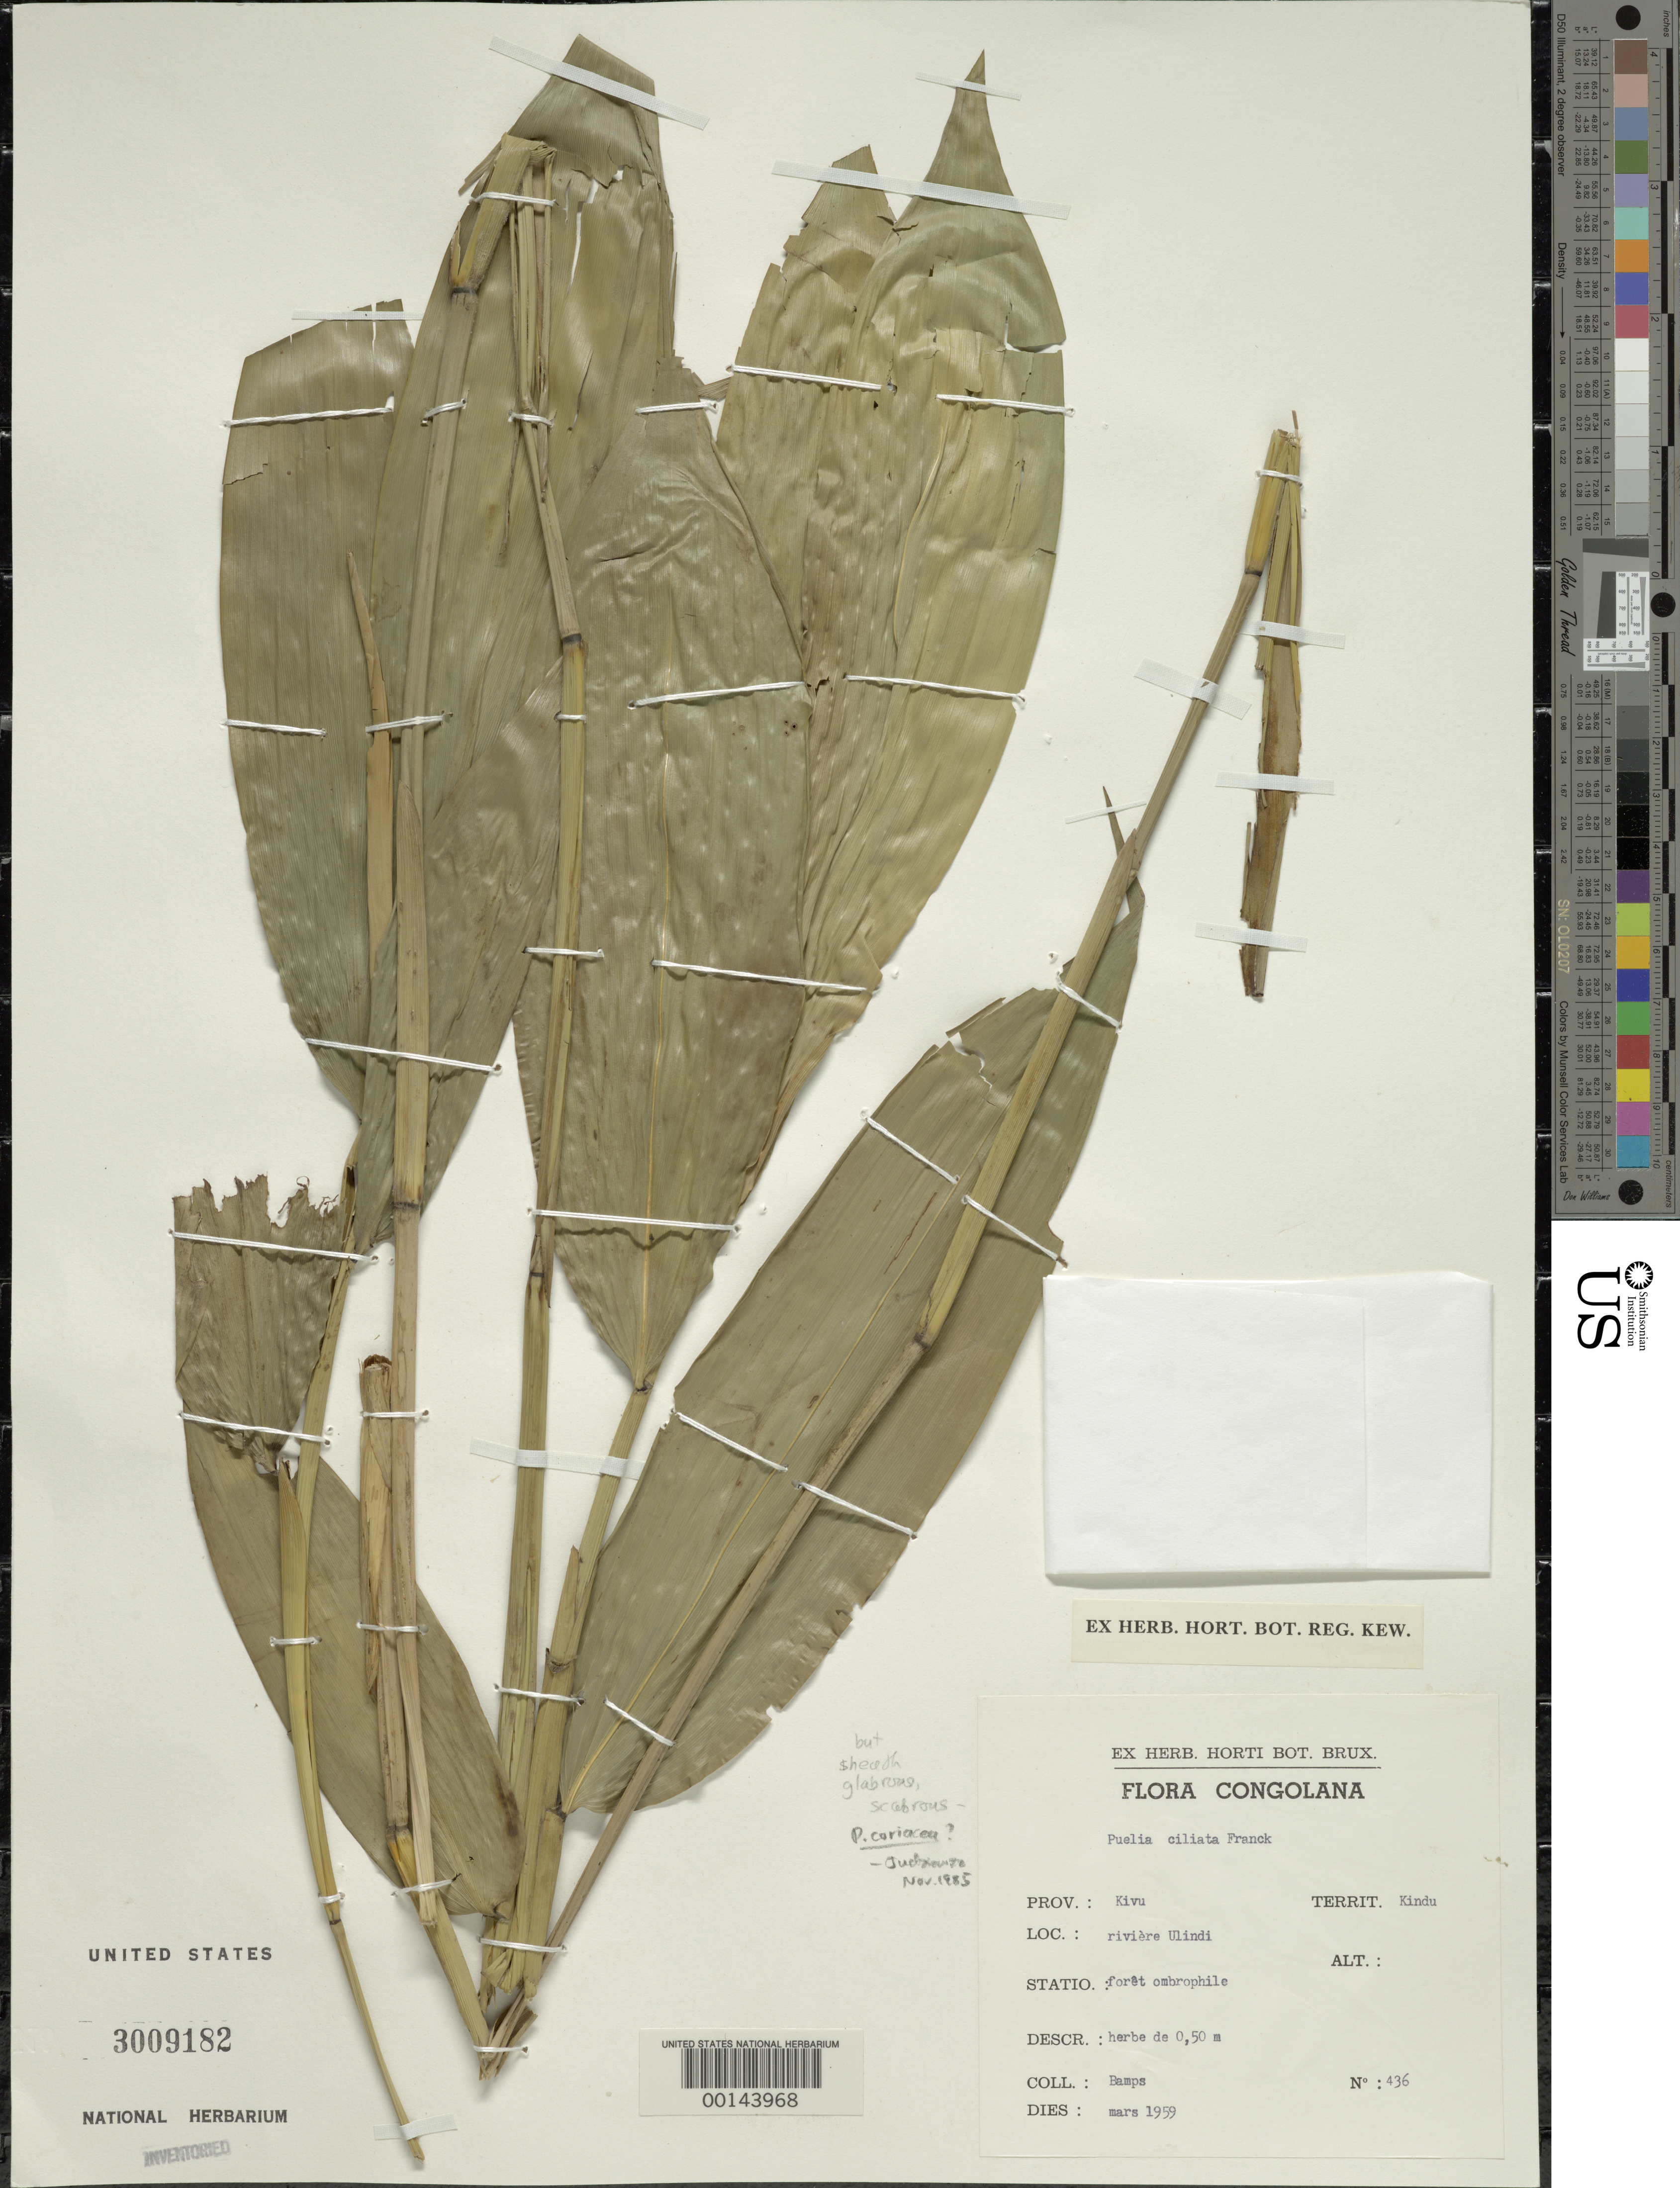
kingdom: Plantae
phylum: Tracheophyta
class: Liliopsida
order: Poales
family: Poaceae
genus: Puelia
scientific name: Puelia cariacea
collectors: P. Bamps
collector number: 436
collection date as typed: Mar 1959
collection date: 1959-03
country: Congo, Democratic Republic of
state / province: Sud-Kivu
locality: Ulindi R.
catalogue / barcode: US 3009182